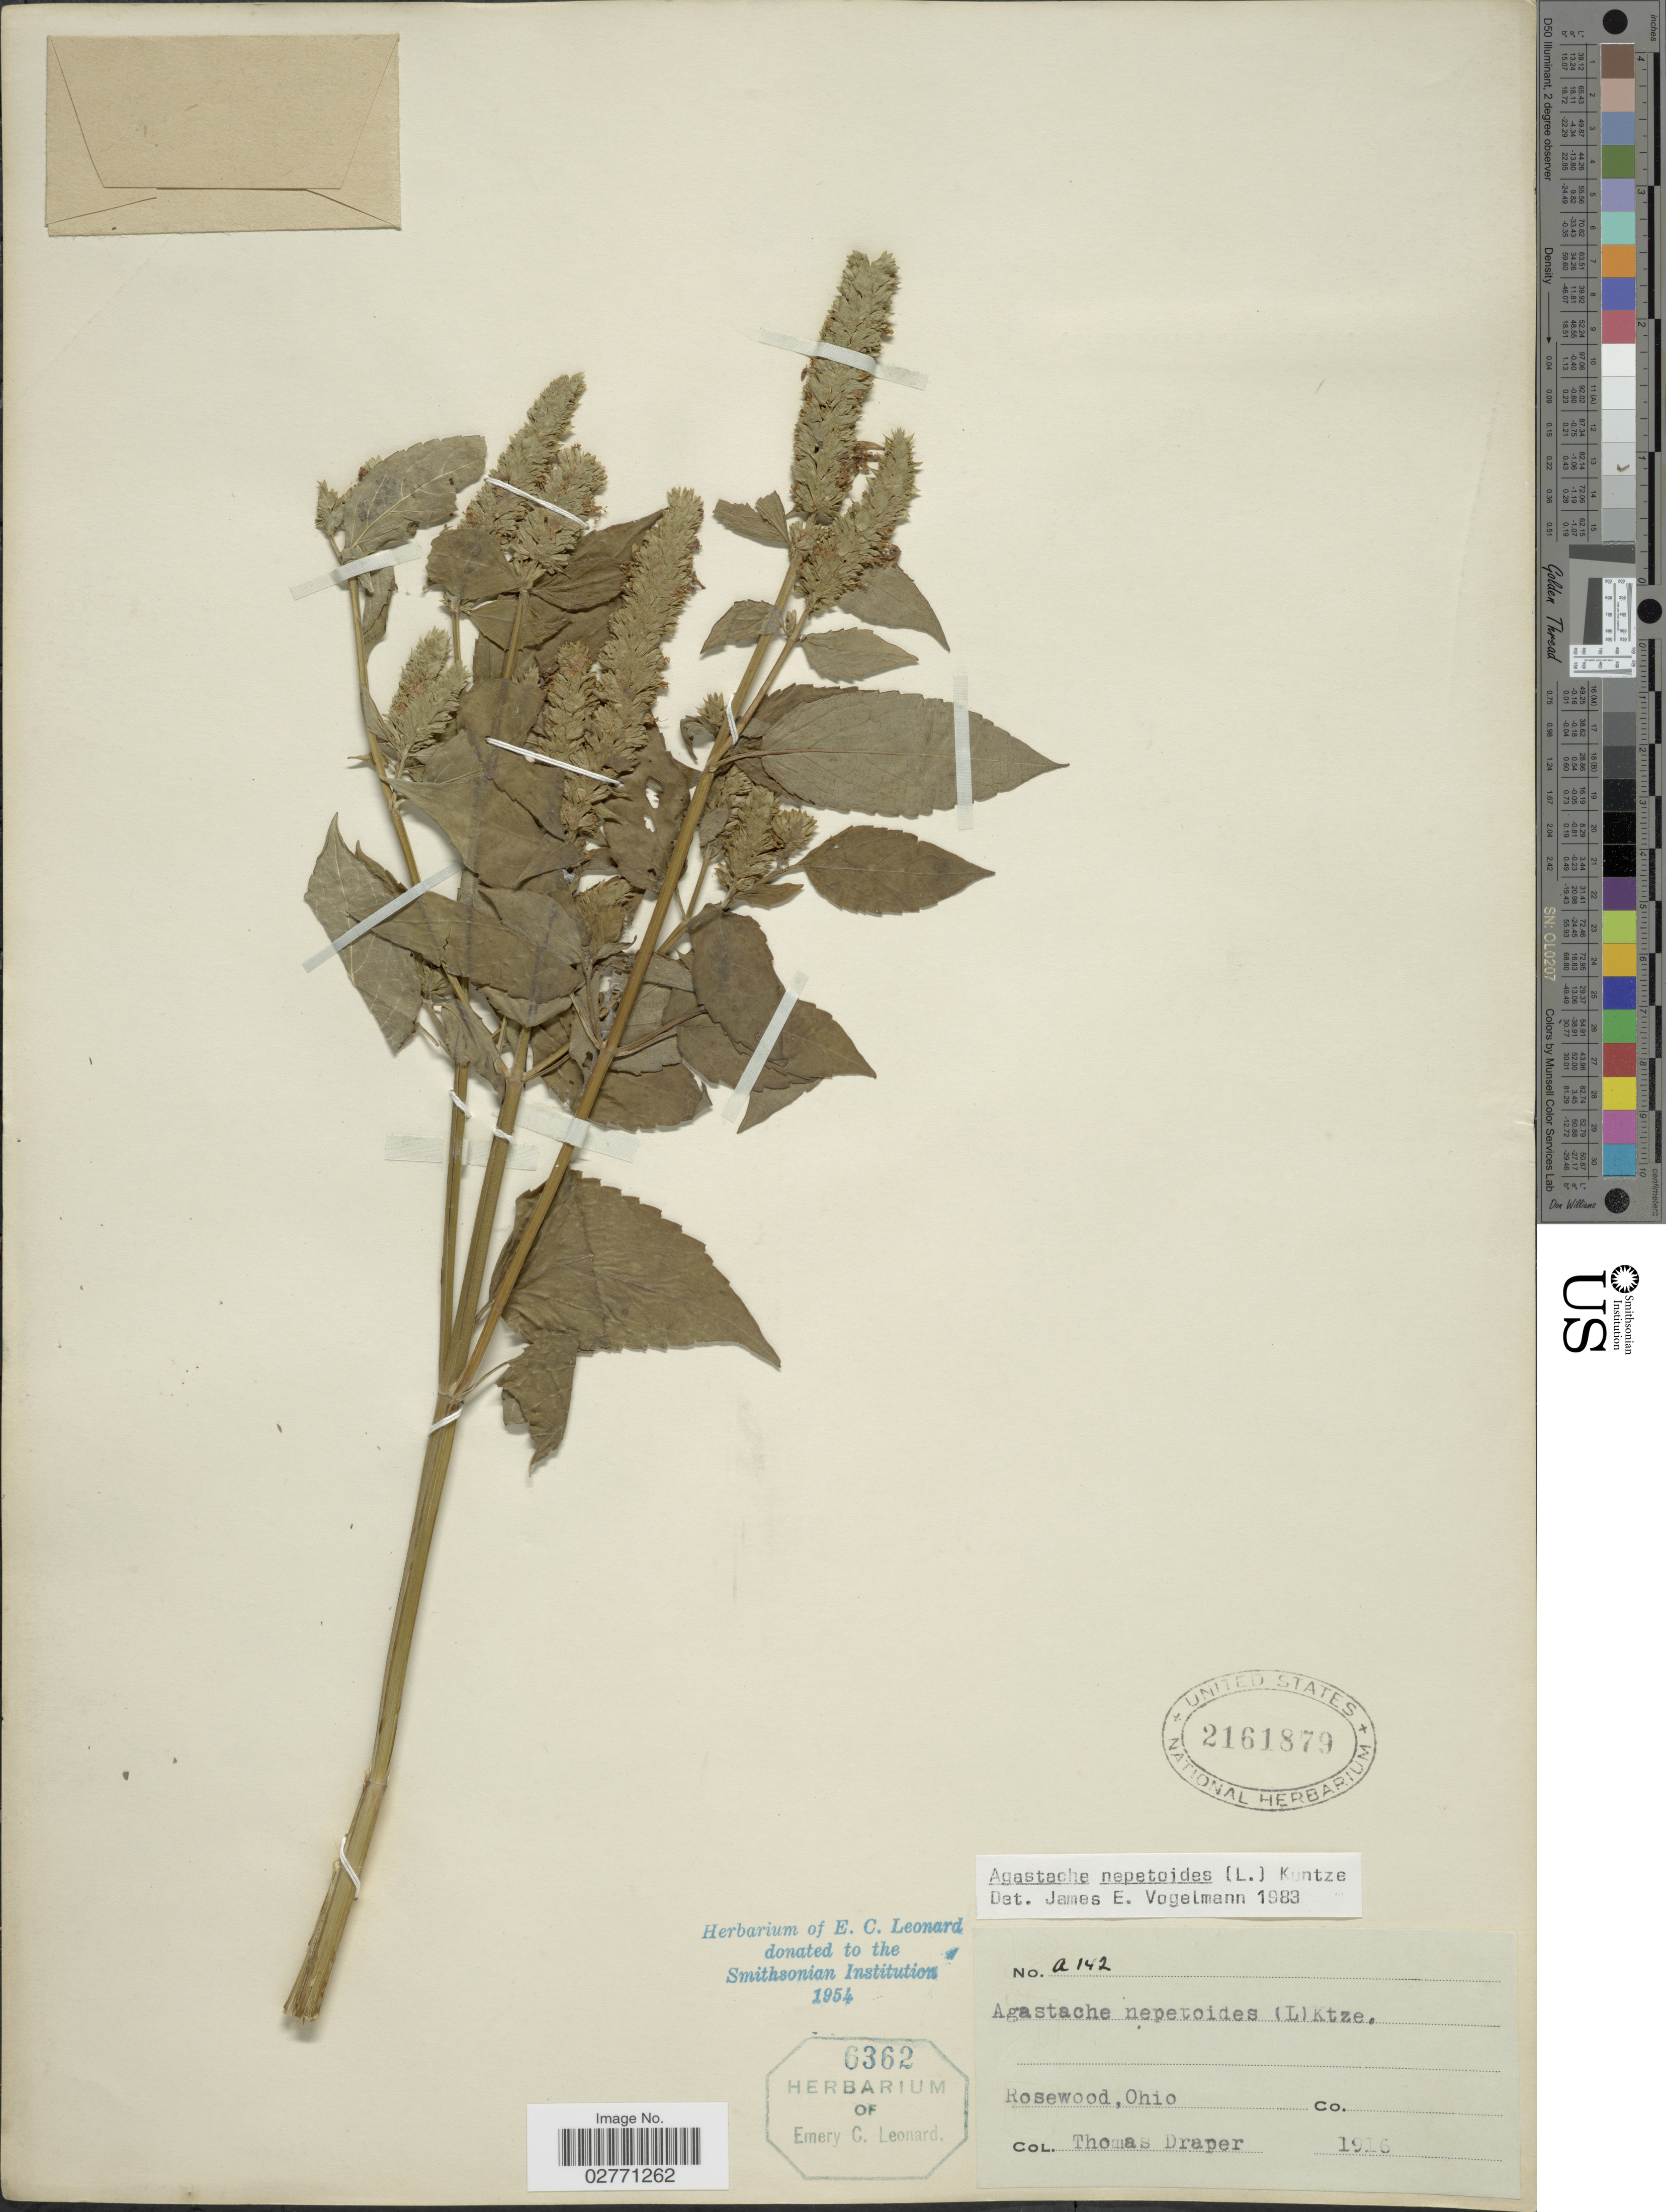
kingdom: Plantae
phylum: Tracheophyta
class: Magnoliopsida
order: Lamiales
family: Lamiaceae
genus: Agastache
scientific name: Agastache nepetoides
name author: (L.) Kuntze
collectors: T. Draper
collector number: a142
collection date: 1916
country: United States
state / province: Ohio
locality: Rosewood, Ohio.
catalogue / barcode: US 2161879